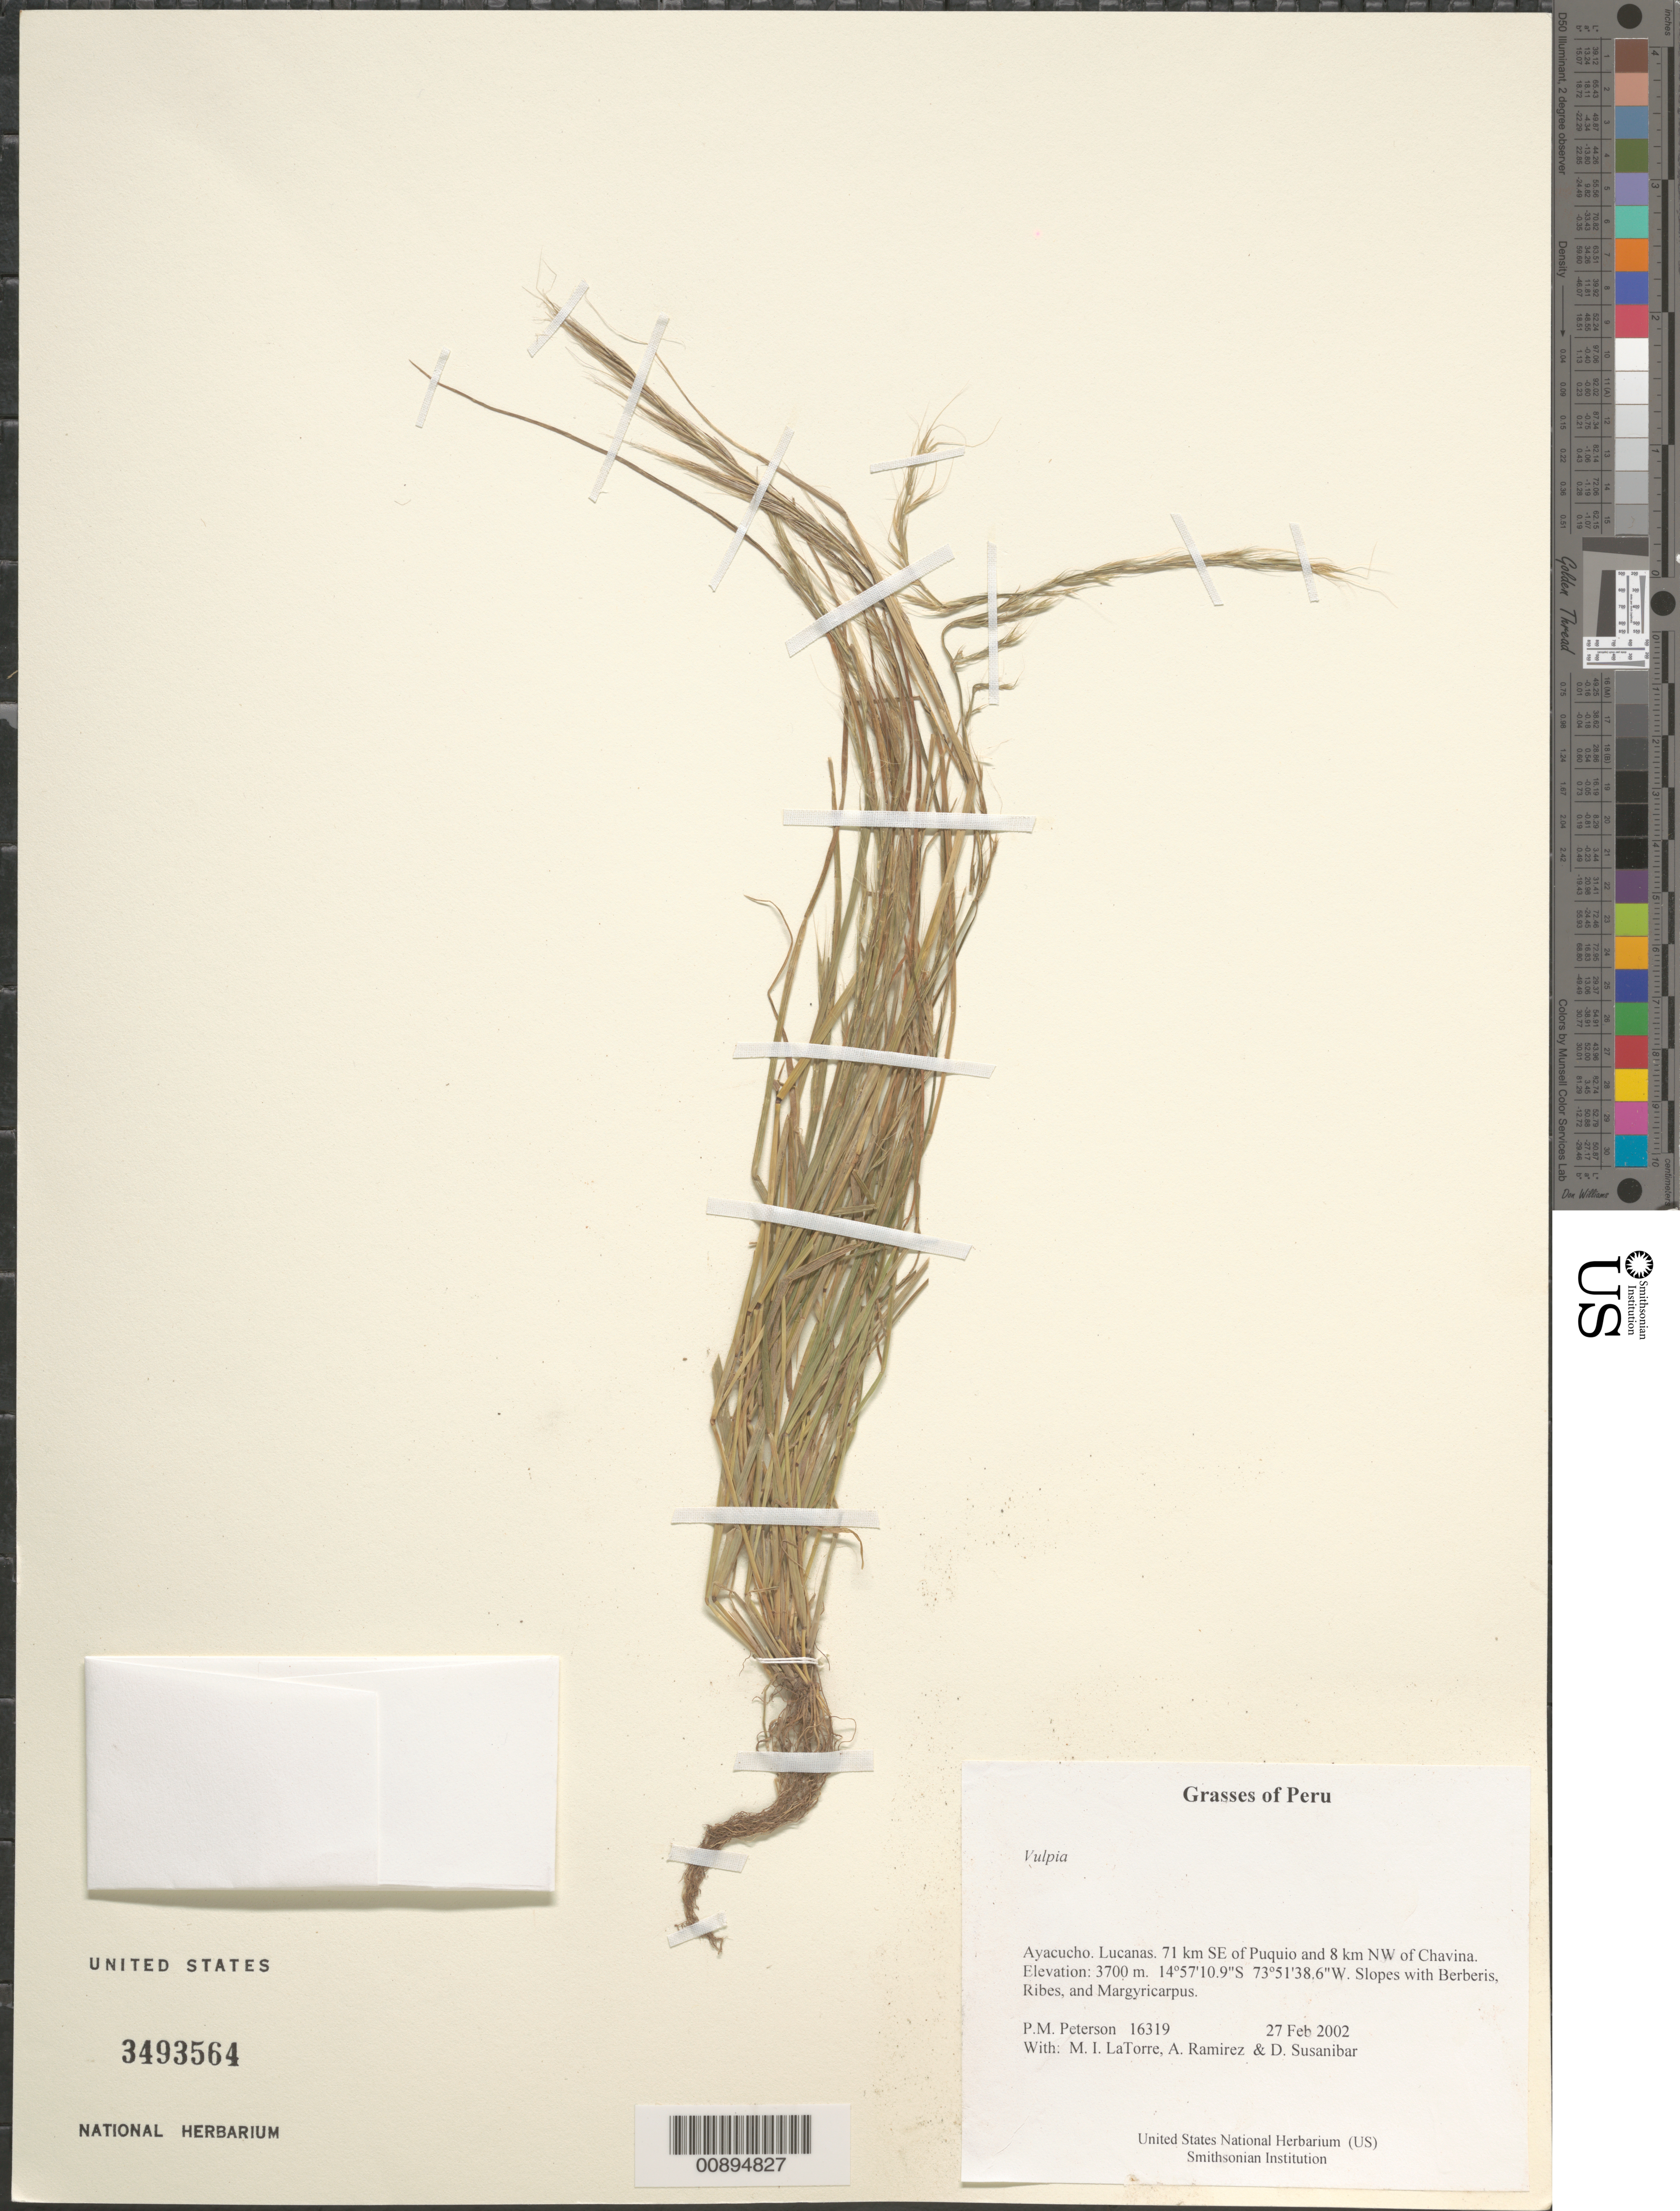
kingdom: Plantae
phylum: Tracheophyta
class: Liliopsida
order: Poales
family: Poaceae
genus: Vulpia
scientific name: Vulpia sp.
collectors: P. M. Peterson, M. I. La Torre, A. Ramírez & D. Susanibar Cruz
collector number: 16319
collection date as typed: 27 Feb 2002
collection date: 2002-02-27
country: Peru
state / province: Ayacucho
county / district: Lucanas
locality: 71 km SE of Puquio and 8 km NW of Chavina.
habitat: Slopes with ~Berberis, Ribes, and Margyricarpus~.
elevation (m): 3700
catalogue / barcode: US 3493564